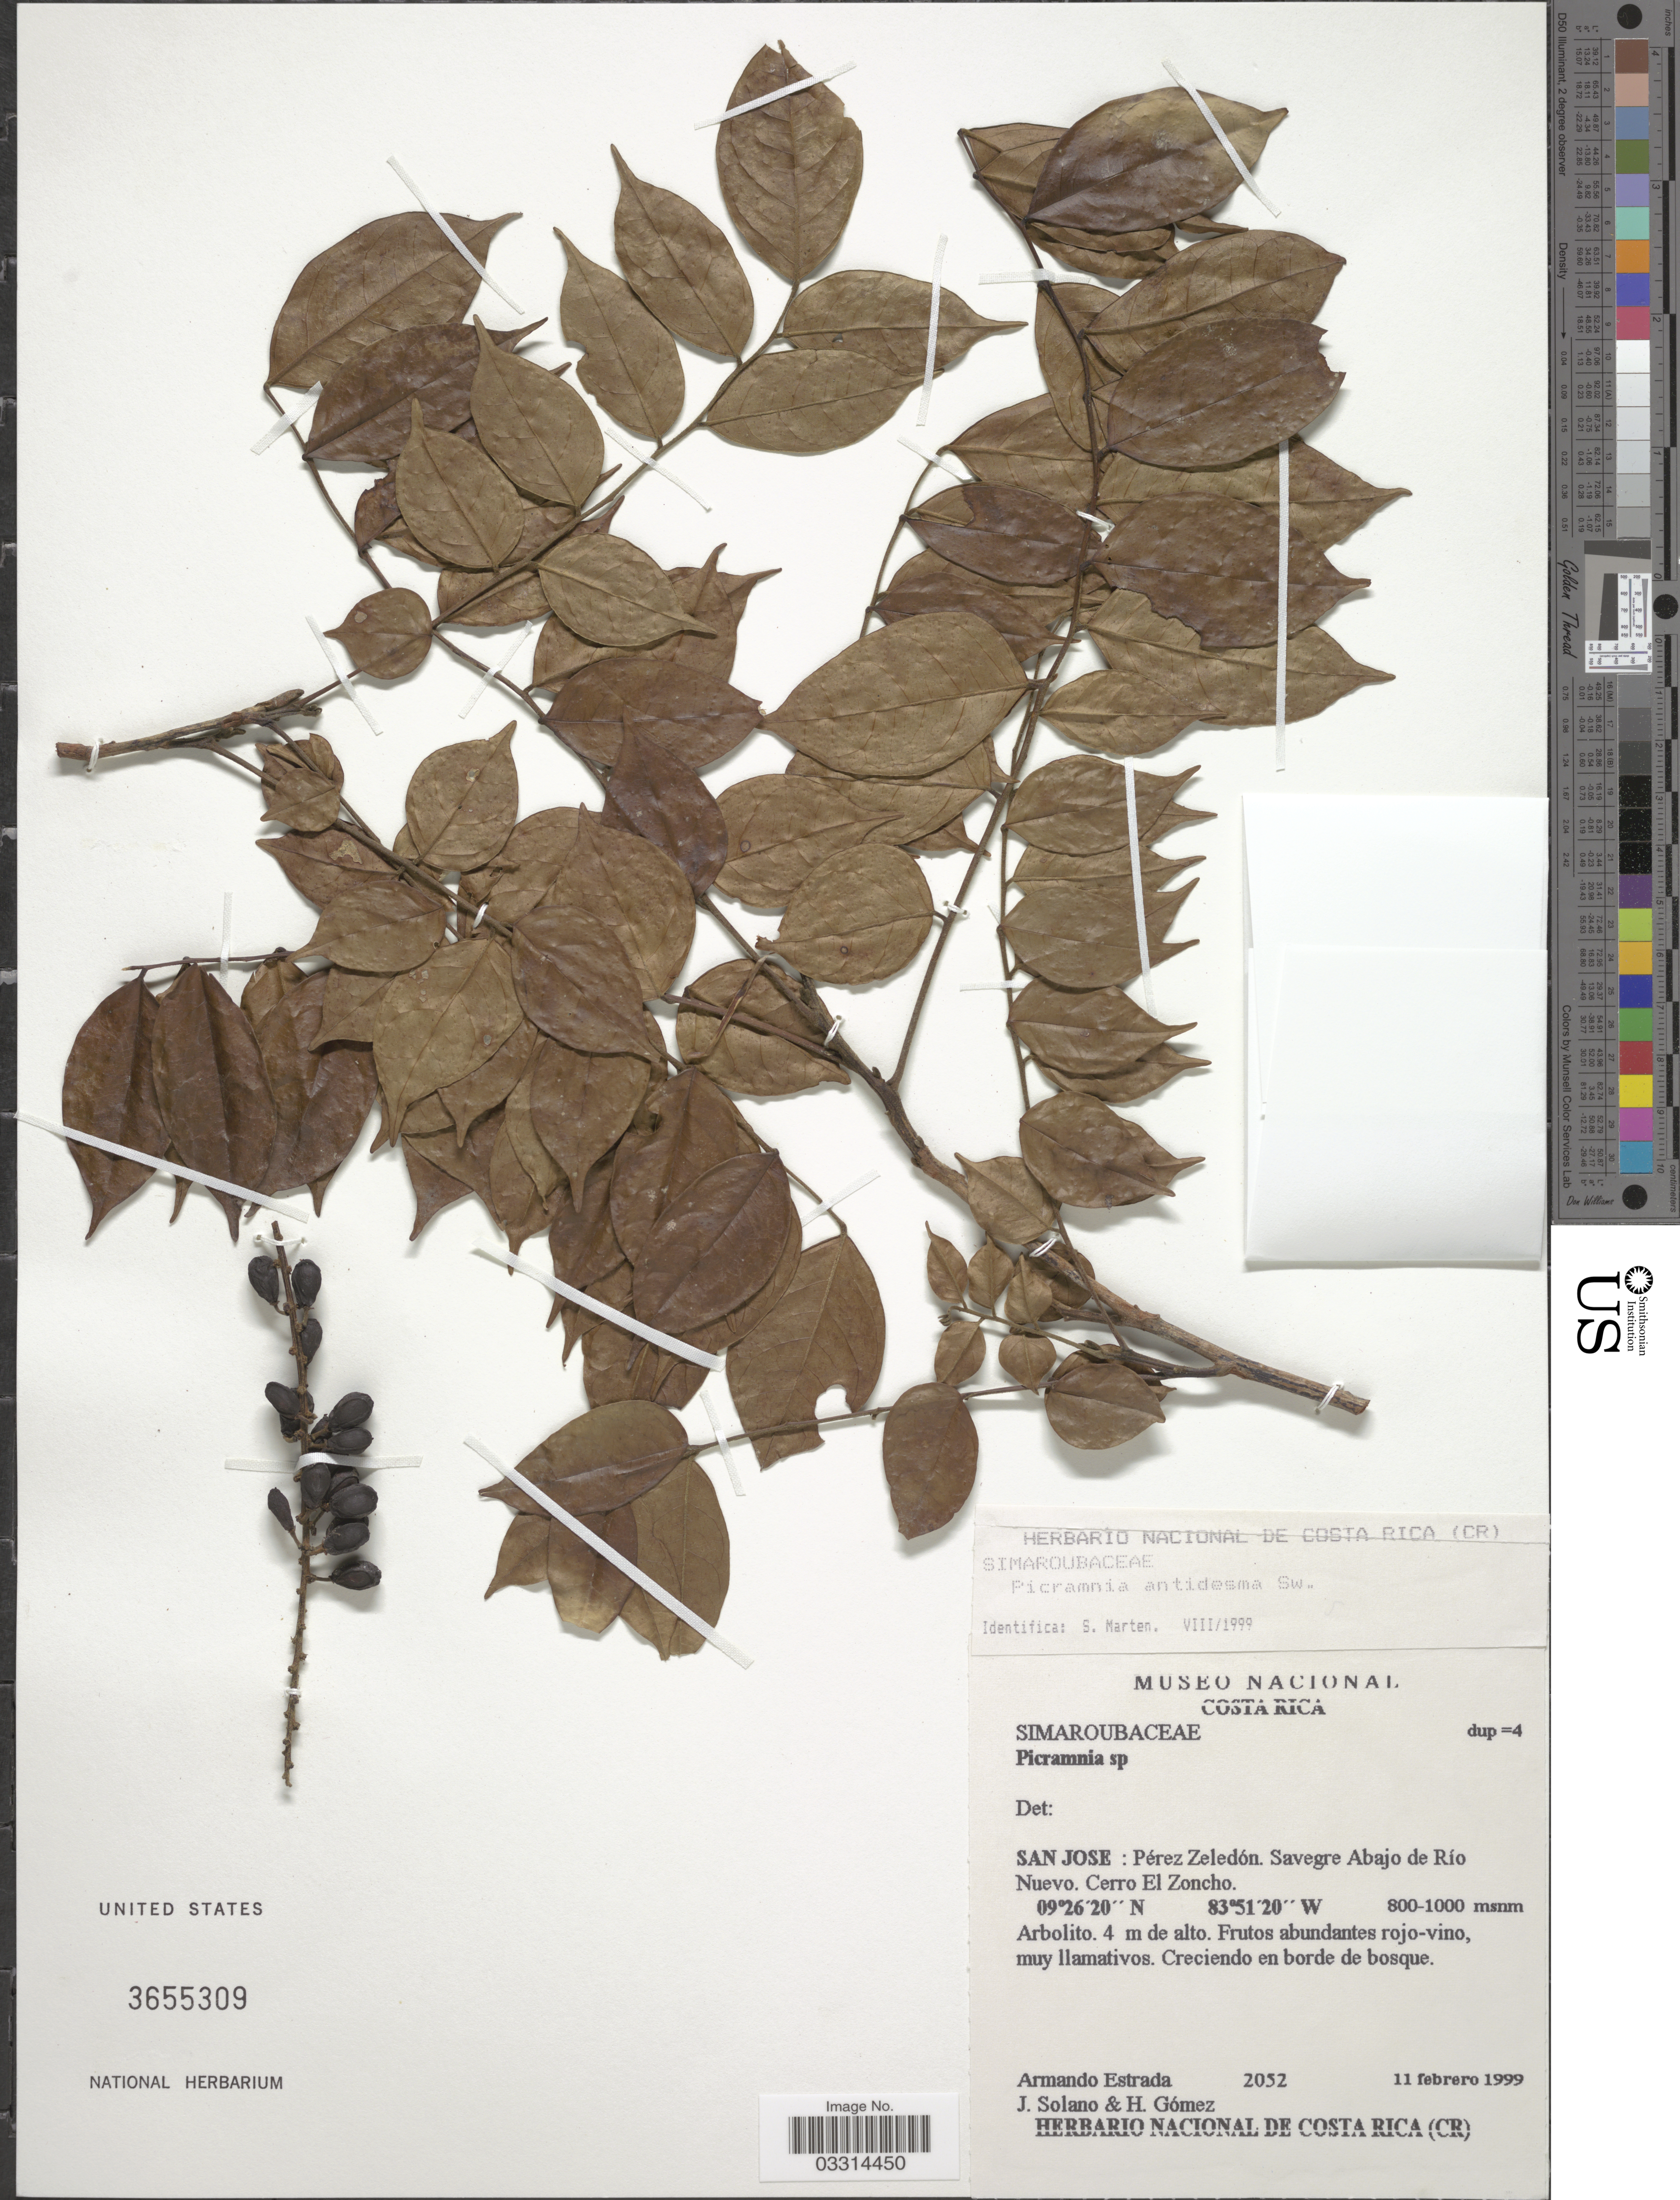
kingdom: Plantae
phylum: Tracheophyta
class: Magnoliopsida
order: Picramniales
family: Picramniaceae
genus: Picramnia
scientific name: Picramnia antidesma subsp. antidesma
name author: Sw.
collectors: A. Estrada, J. Solano & H. Gomez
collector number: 2052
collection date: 1999-02-11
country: Costa Rica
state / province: San José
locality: Pérez Zeledón, Savegre Abajo de Río Nuevo. Cerro El Zoncho.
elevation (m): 800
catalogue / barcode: US 3655309